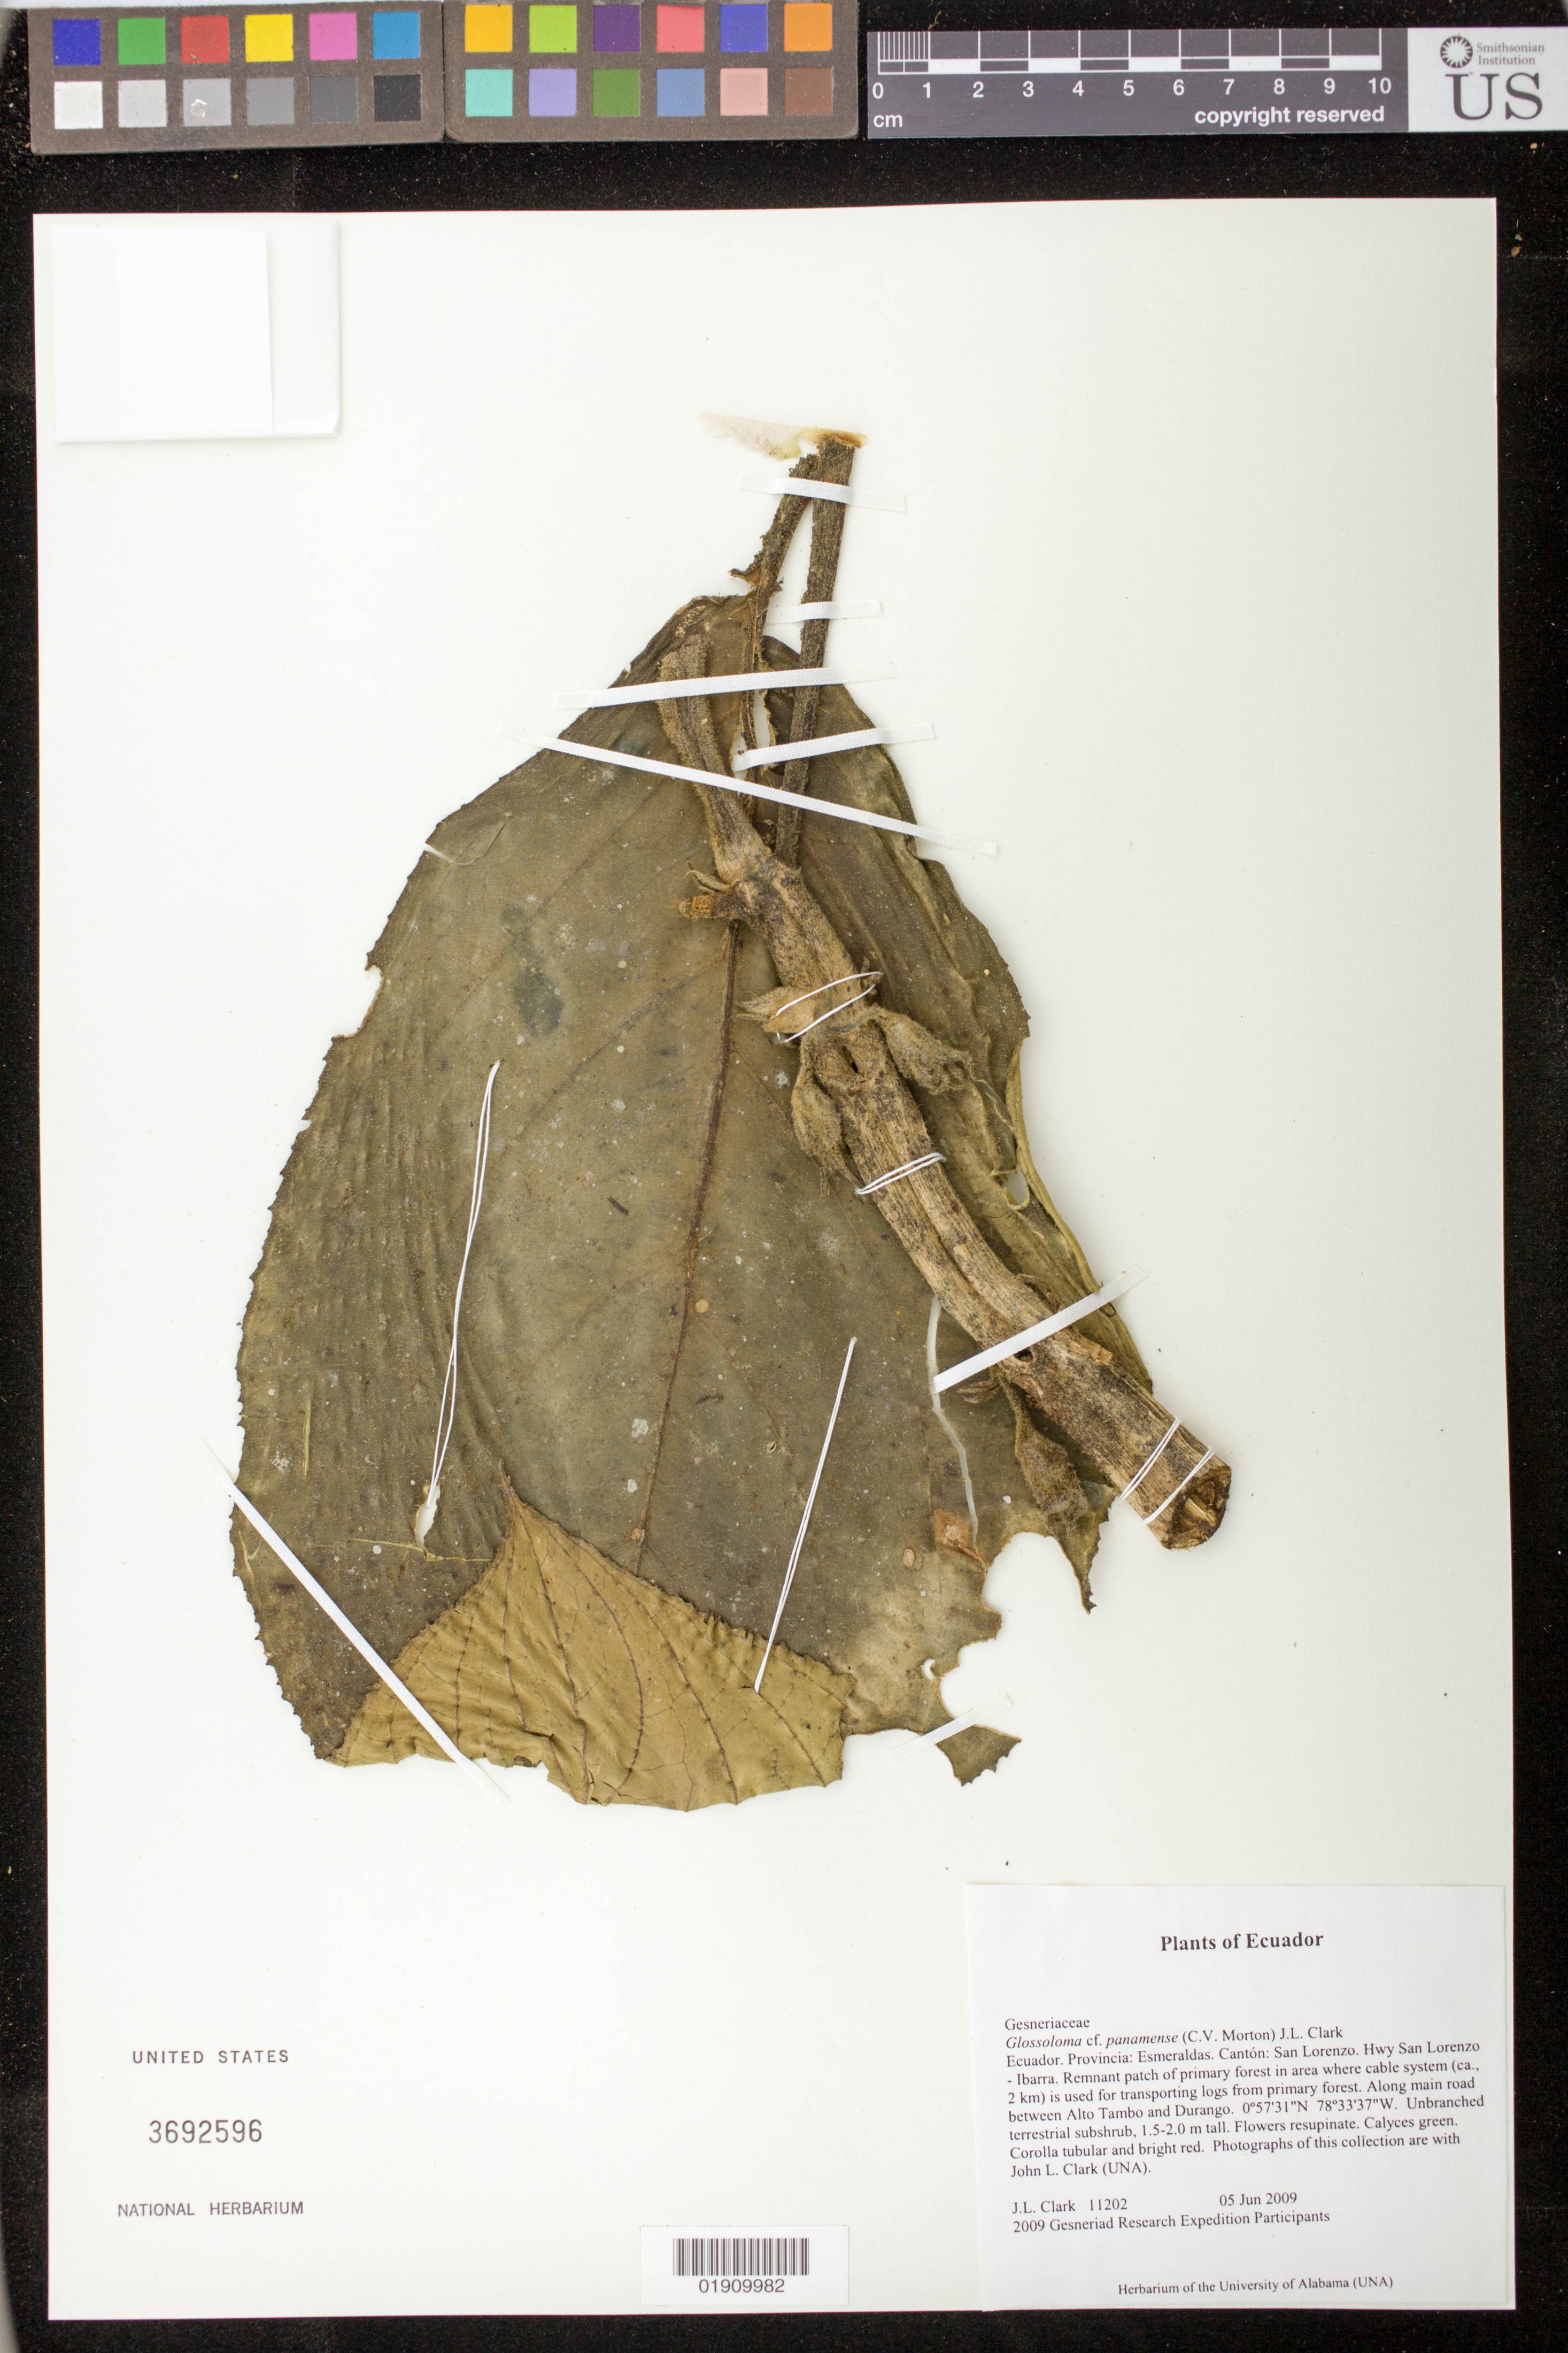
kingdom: Plantae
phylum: Tracheophyta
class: Magnoliopsida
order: Lamiales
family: Gesneriaceae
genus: Glossoloma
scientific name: Glossoloma panamense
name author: (C.V. Morton) J.L. Clark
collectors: J. L. Clark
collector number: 11202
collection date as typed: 05 Jun 2009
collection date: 2009-06-05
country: Ecuador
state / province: Esmeraldas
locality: Ecuador. Provincia: Esmeraldas, Canton: San Lorenzo. Hwy San Lorenzo-Ibarra. Remnant patch of primary forest in area where cable system (ca., 2 km) is used for transporting logs from primary forest. Along main road between Alto Tambo and Durango.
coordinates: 0°57'31"N, 78°33'37"W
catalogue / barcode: US 3692596